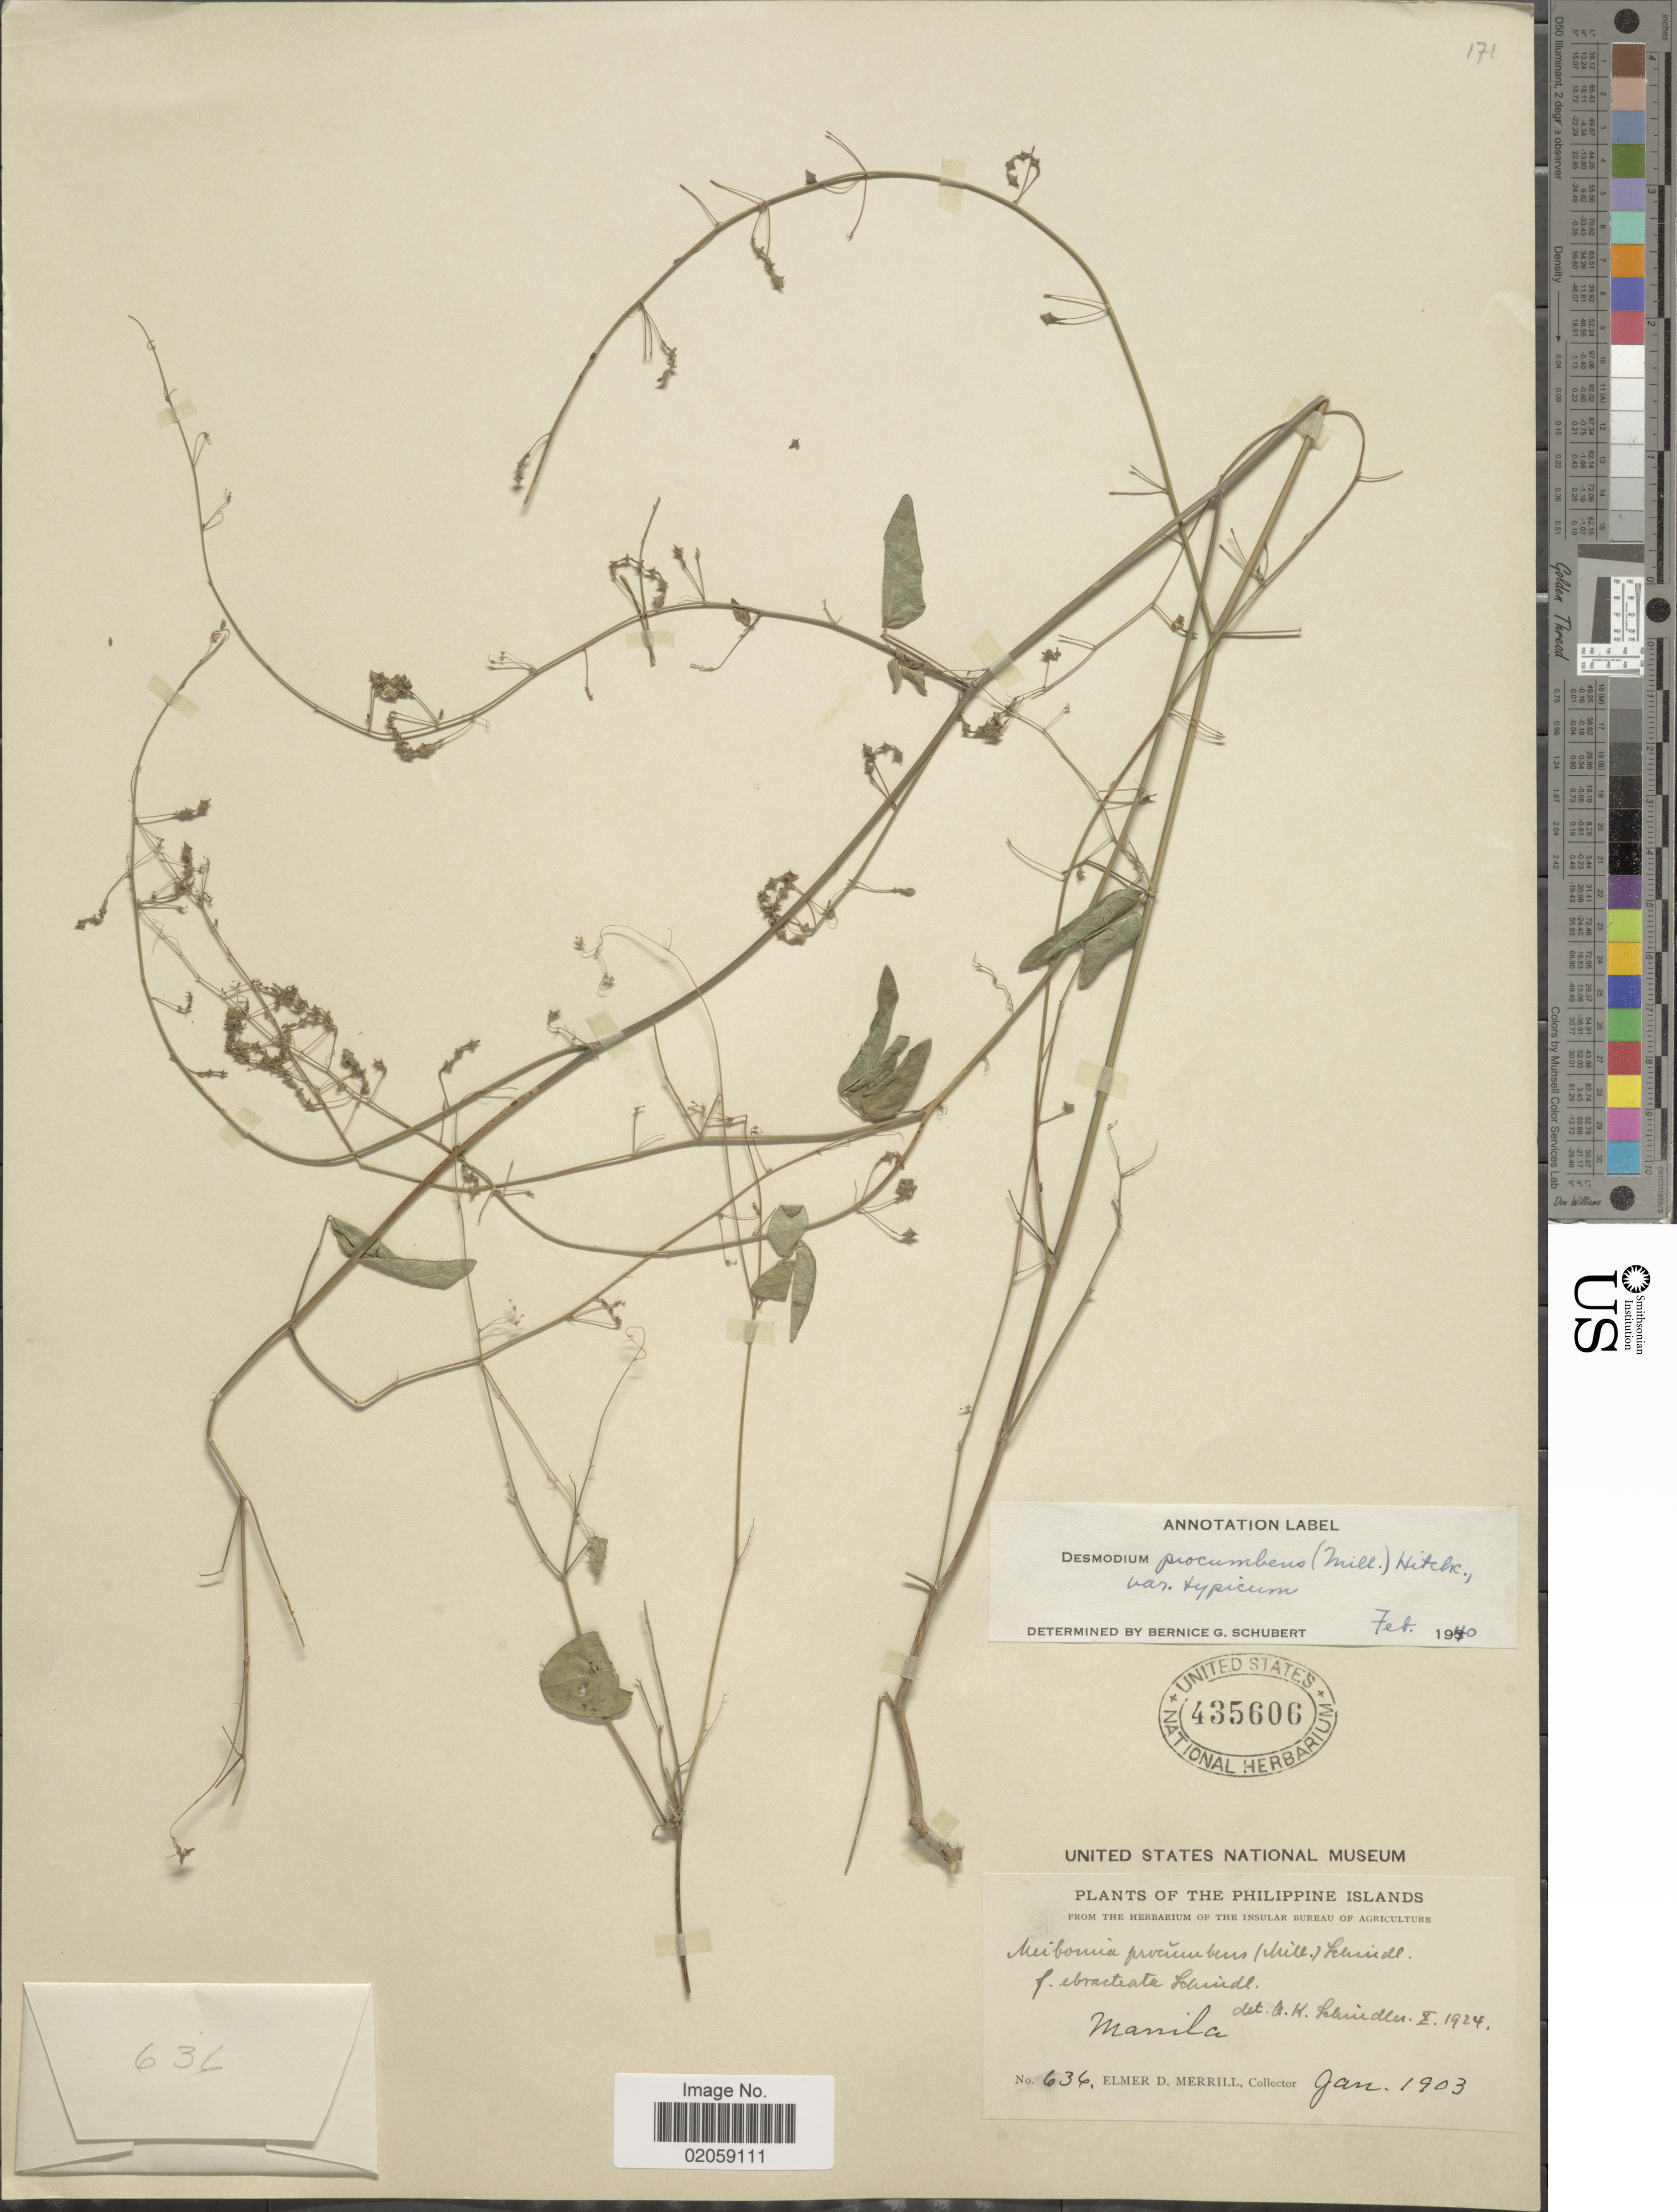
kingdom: Plantae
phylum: Tracheophyta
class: Magnoliopsida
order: Fabales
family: Fabaceae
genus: Desmodium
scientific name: Desmodium procumbens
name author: (Mill.) Hitchc.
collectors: E. D. Merrill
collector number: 636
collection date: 1903-01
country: Philippines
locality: Manila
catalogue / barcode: US 435606